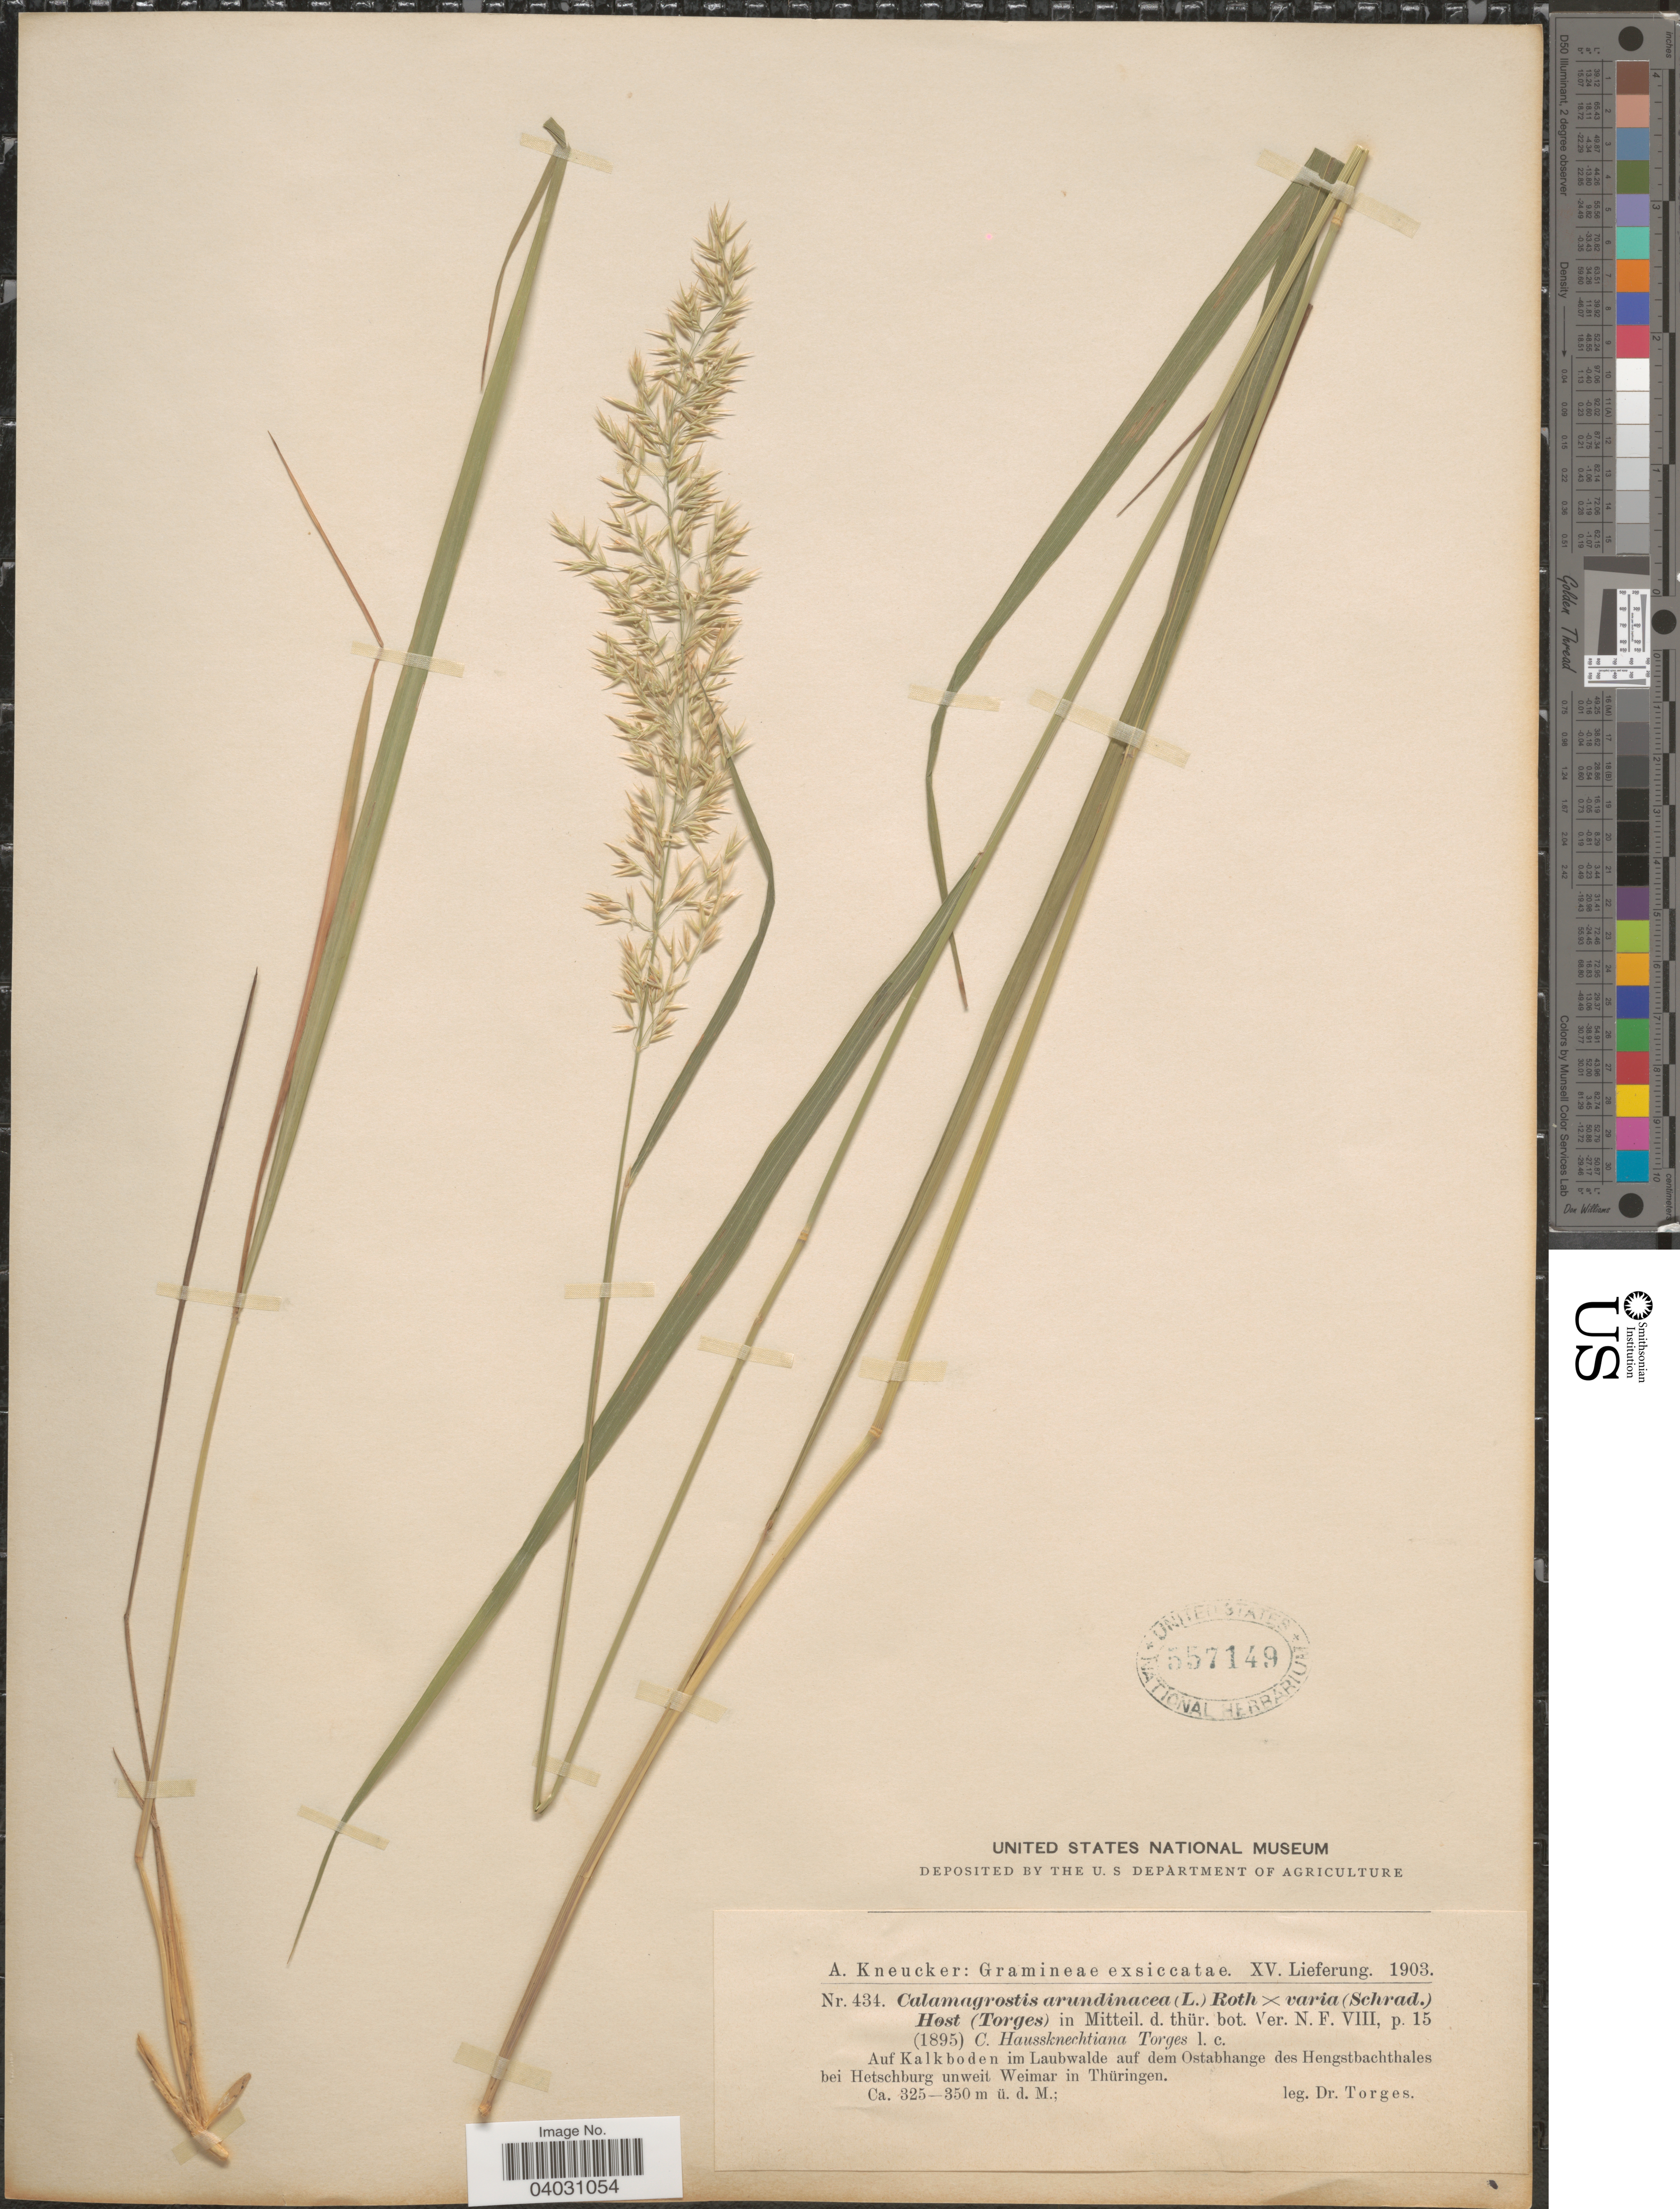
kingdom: Plantae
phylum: Tracheophyta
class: Liliopsida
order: Poales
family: Poaceae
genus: Calamagrostis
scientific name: Calamagrostis arundinacea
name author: (L.) Roth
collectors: Torges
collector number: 434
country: Germany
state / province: Thuringia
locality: Auf Kalkboden im Laubwalde auf dem Ostabhange des Hengstbachthales bei Hetschburg unweit Weimar in Thüringen.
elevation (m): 325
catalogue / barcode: US 557149